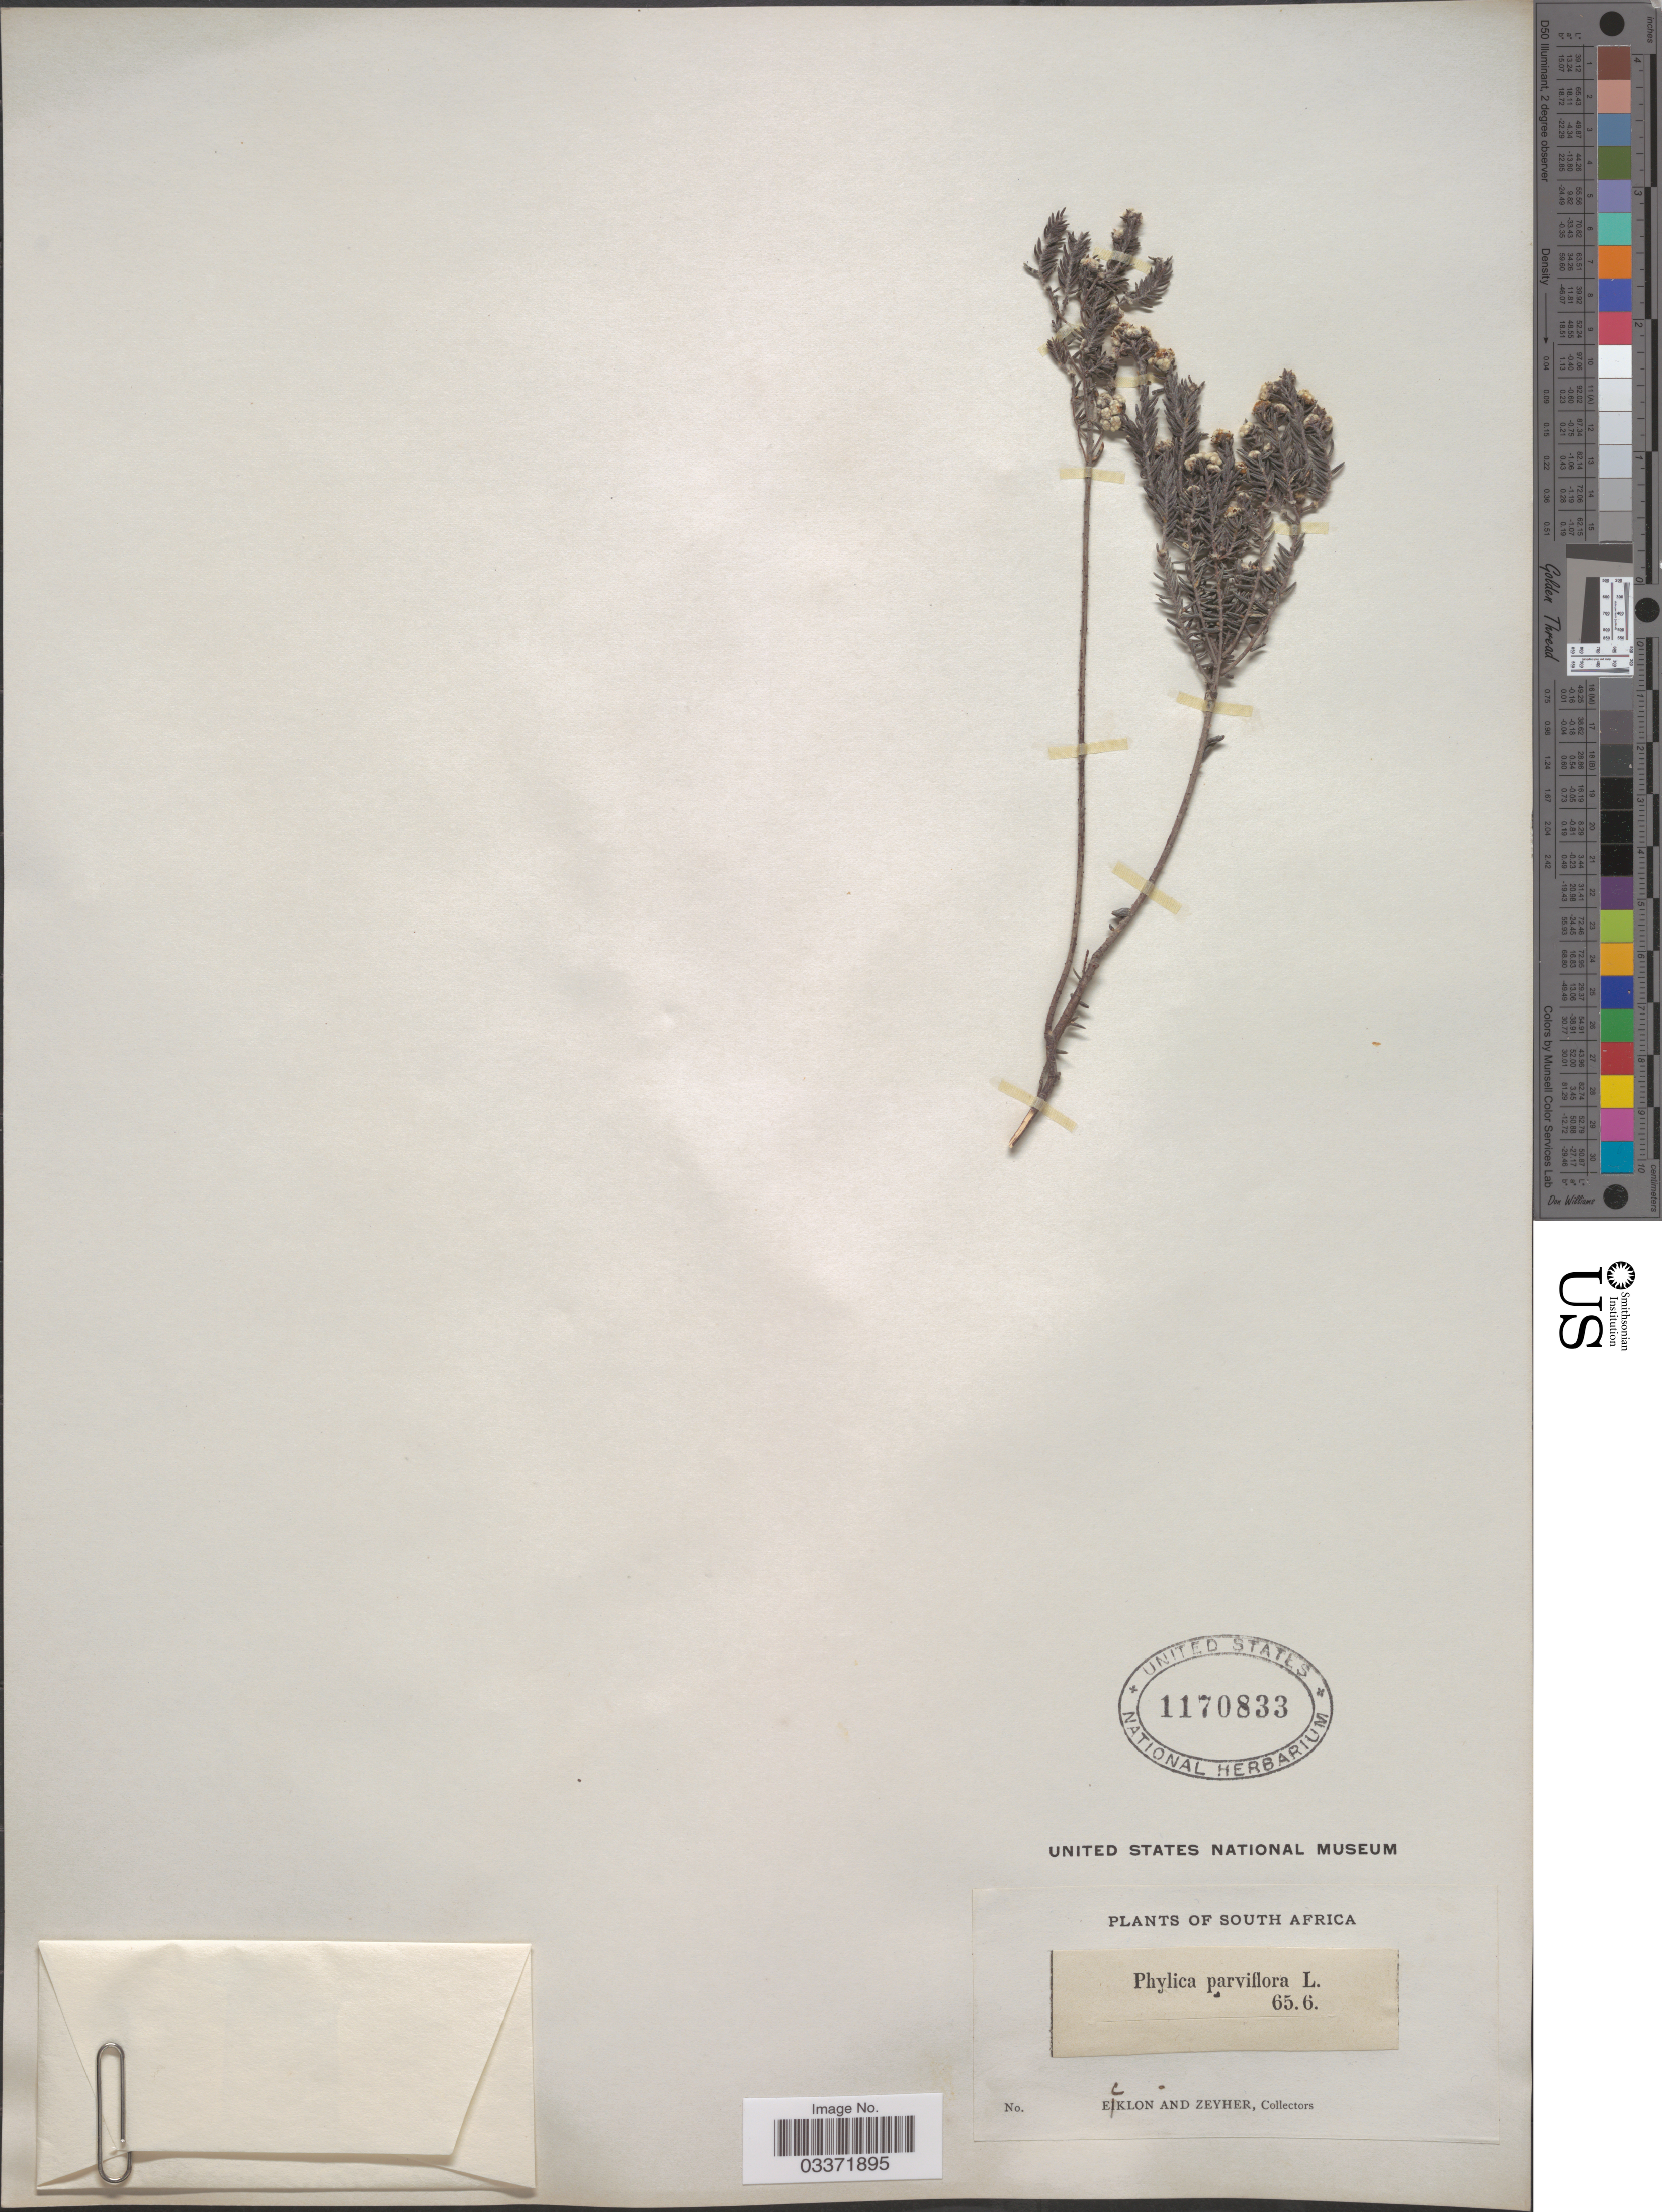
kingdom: Plantae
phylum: Tracheophyta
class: Magnoliopsida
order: Rosales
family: Rhamnaceae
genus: Phylica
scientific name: Phylica parviflora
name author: P.J. Bergius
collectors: -. Ecklon & -. Zeyher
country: South Africa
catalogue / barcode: US 1170833